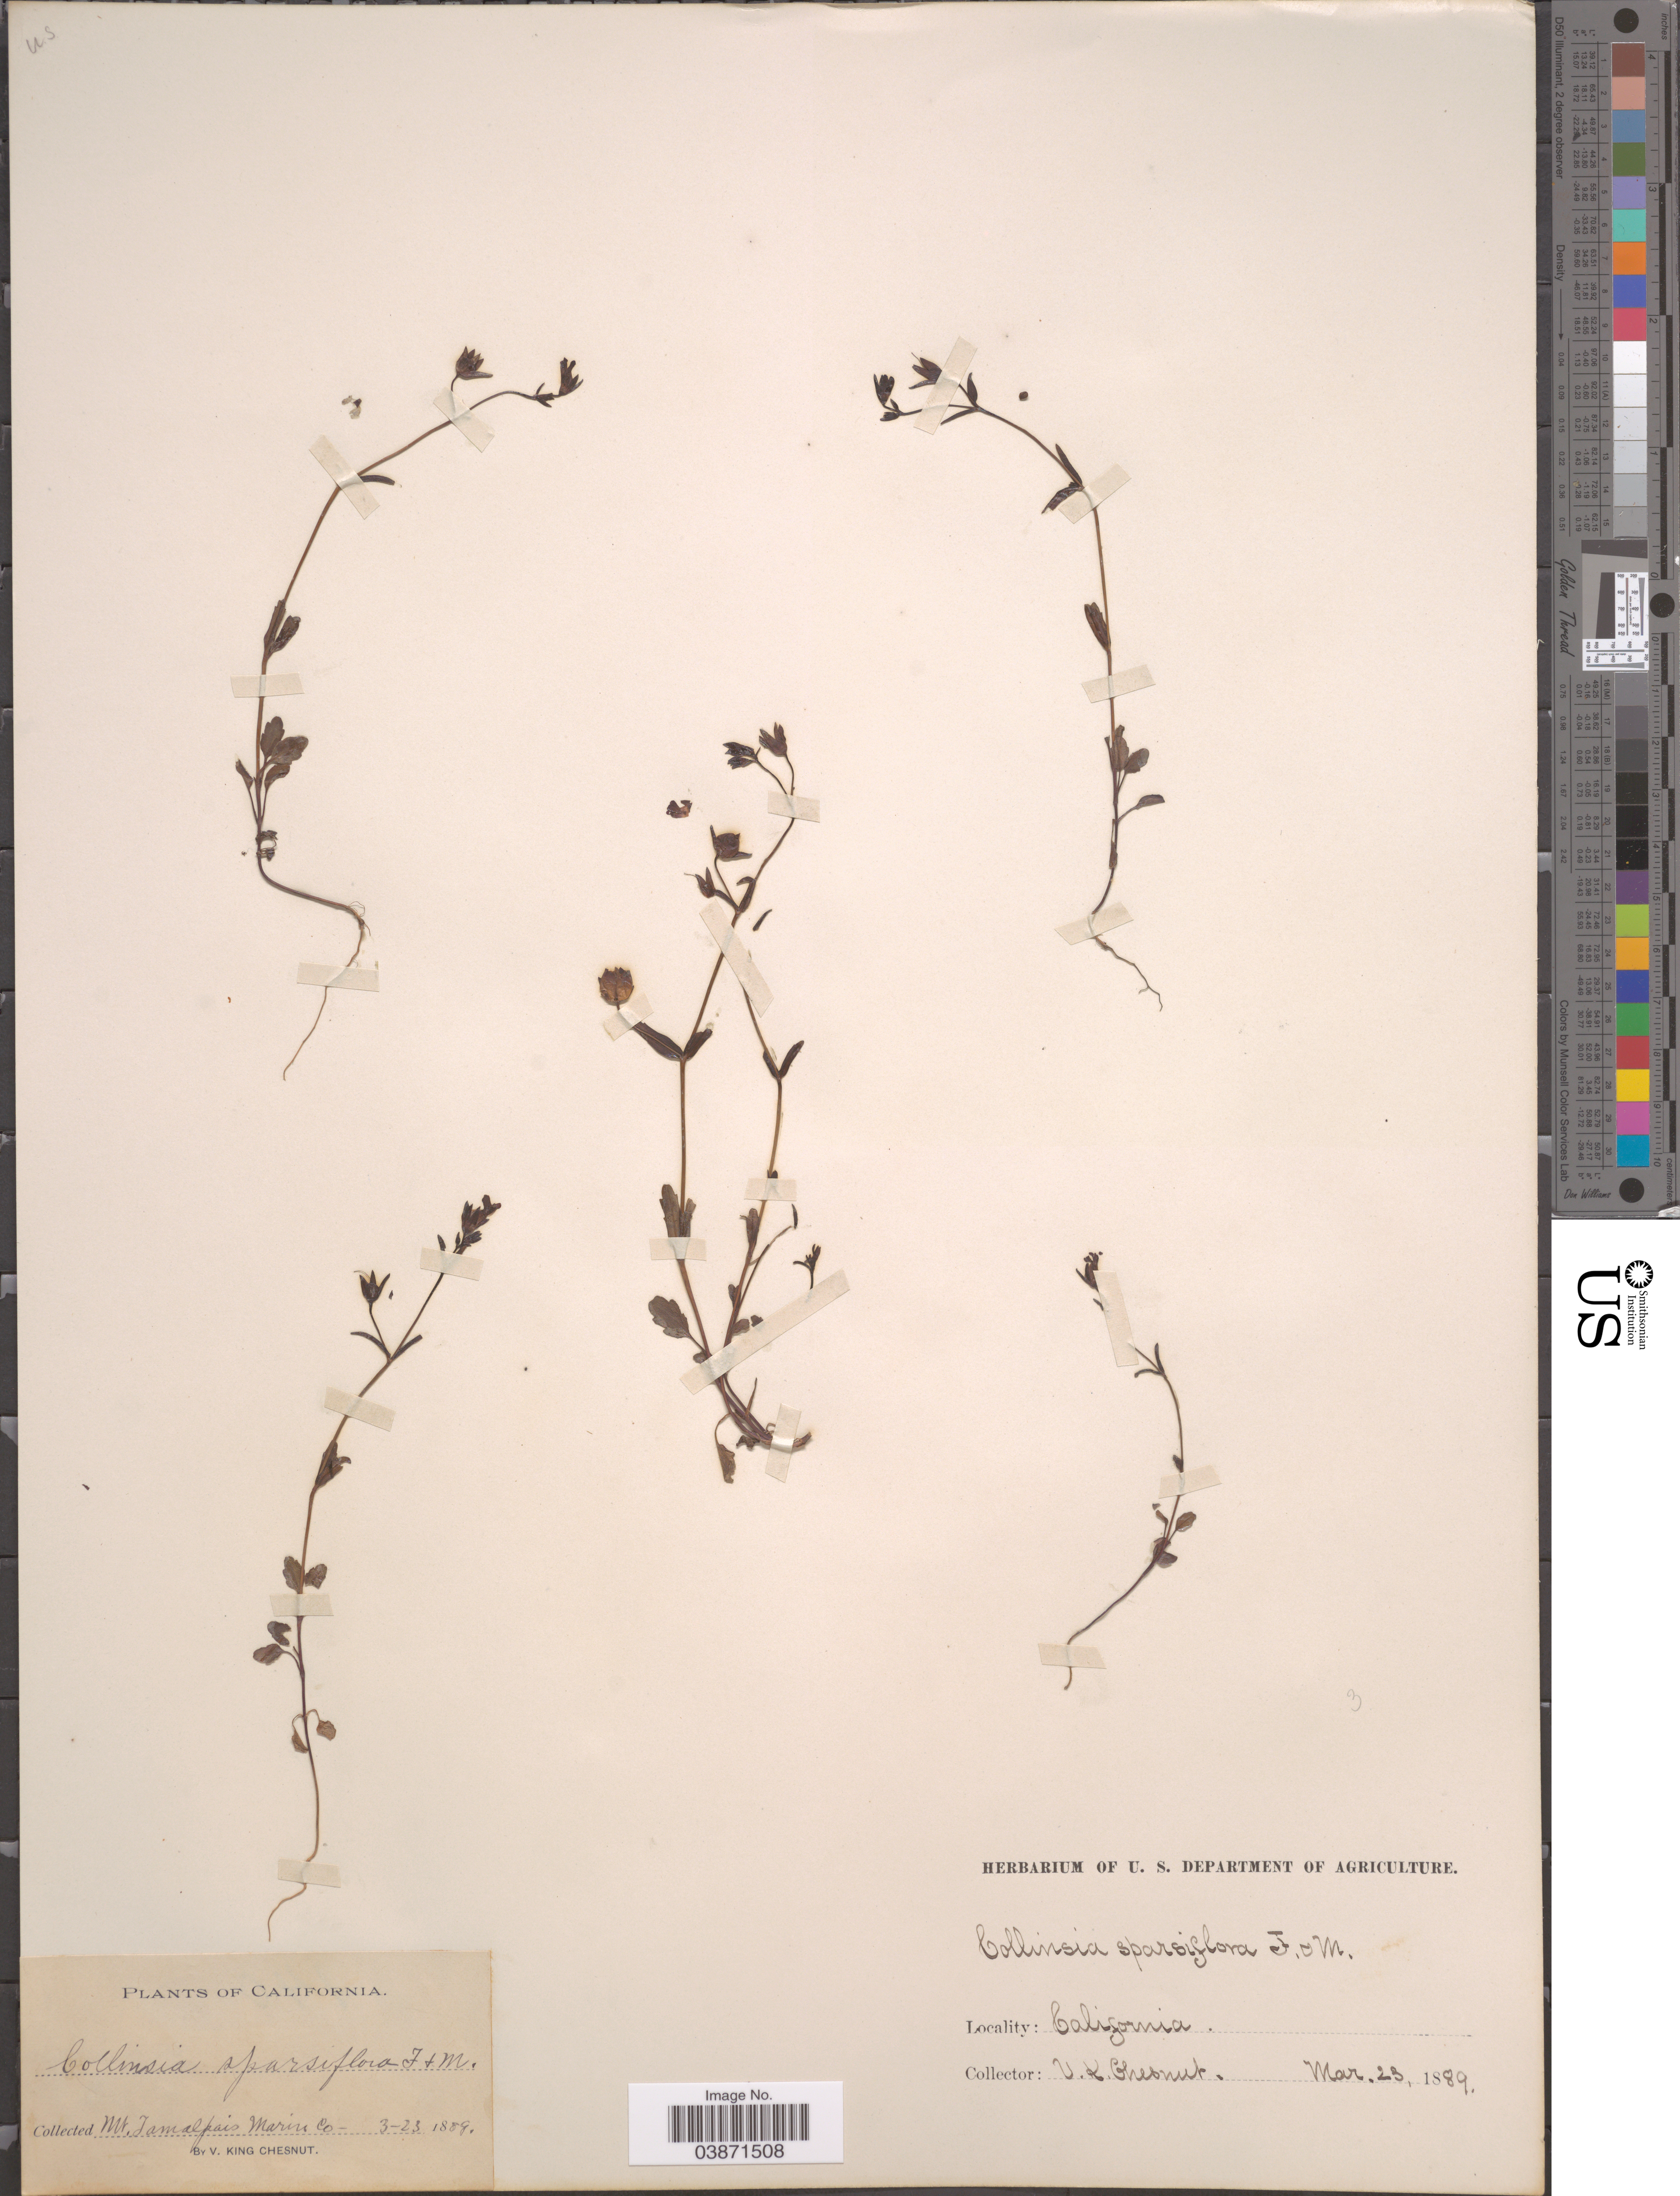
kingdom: Plantae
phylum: Tracheophyta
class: Magnoliopsida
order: Lamiales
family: Plantaginaceae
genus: Collinsia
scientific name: Collinsia sparsiflora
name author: Fisch. & C.A. Mey.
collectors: V. Chesnut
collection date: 1889-03-23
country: United States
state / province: California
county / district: Marin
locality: Mt. Tamalpais, Marin Co.